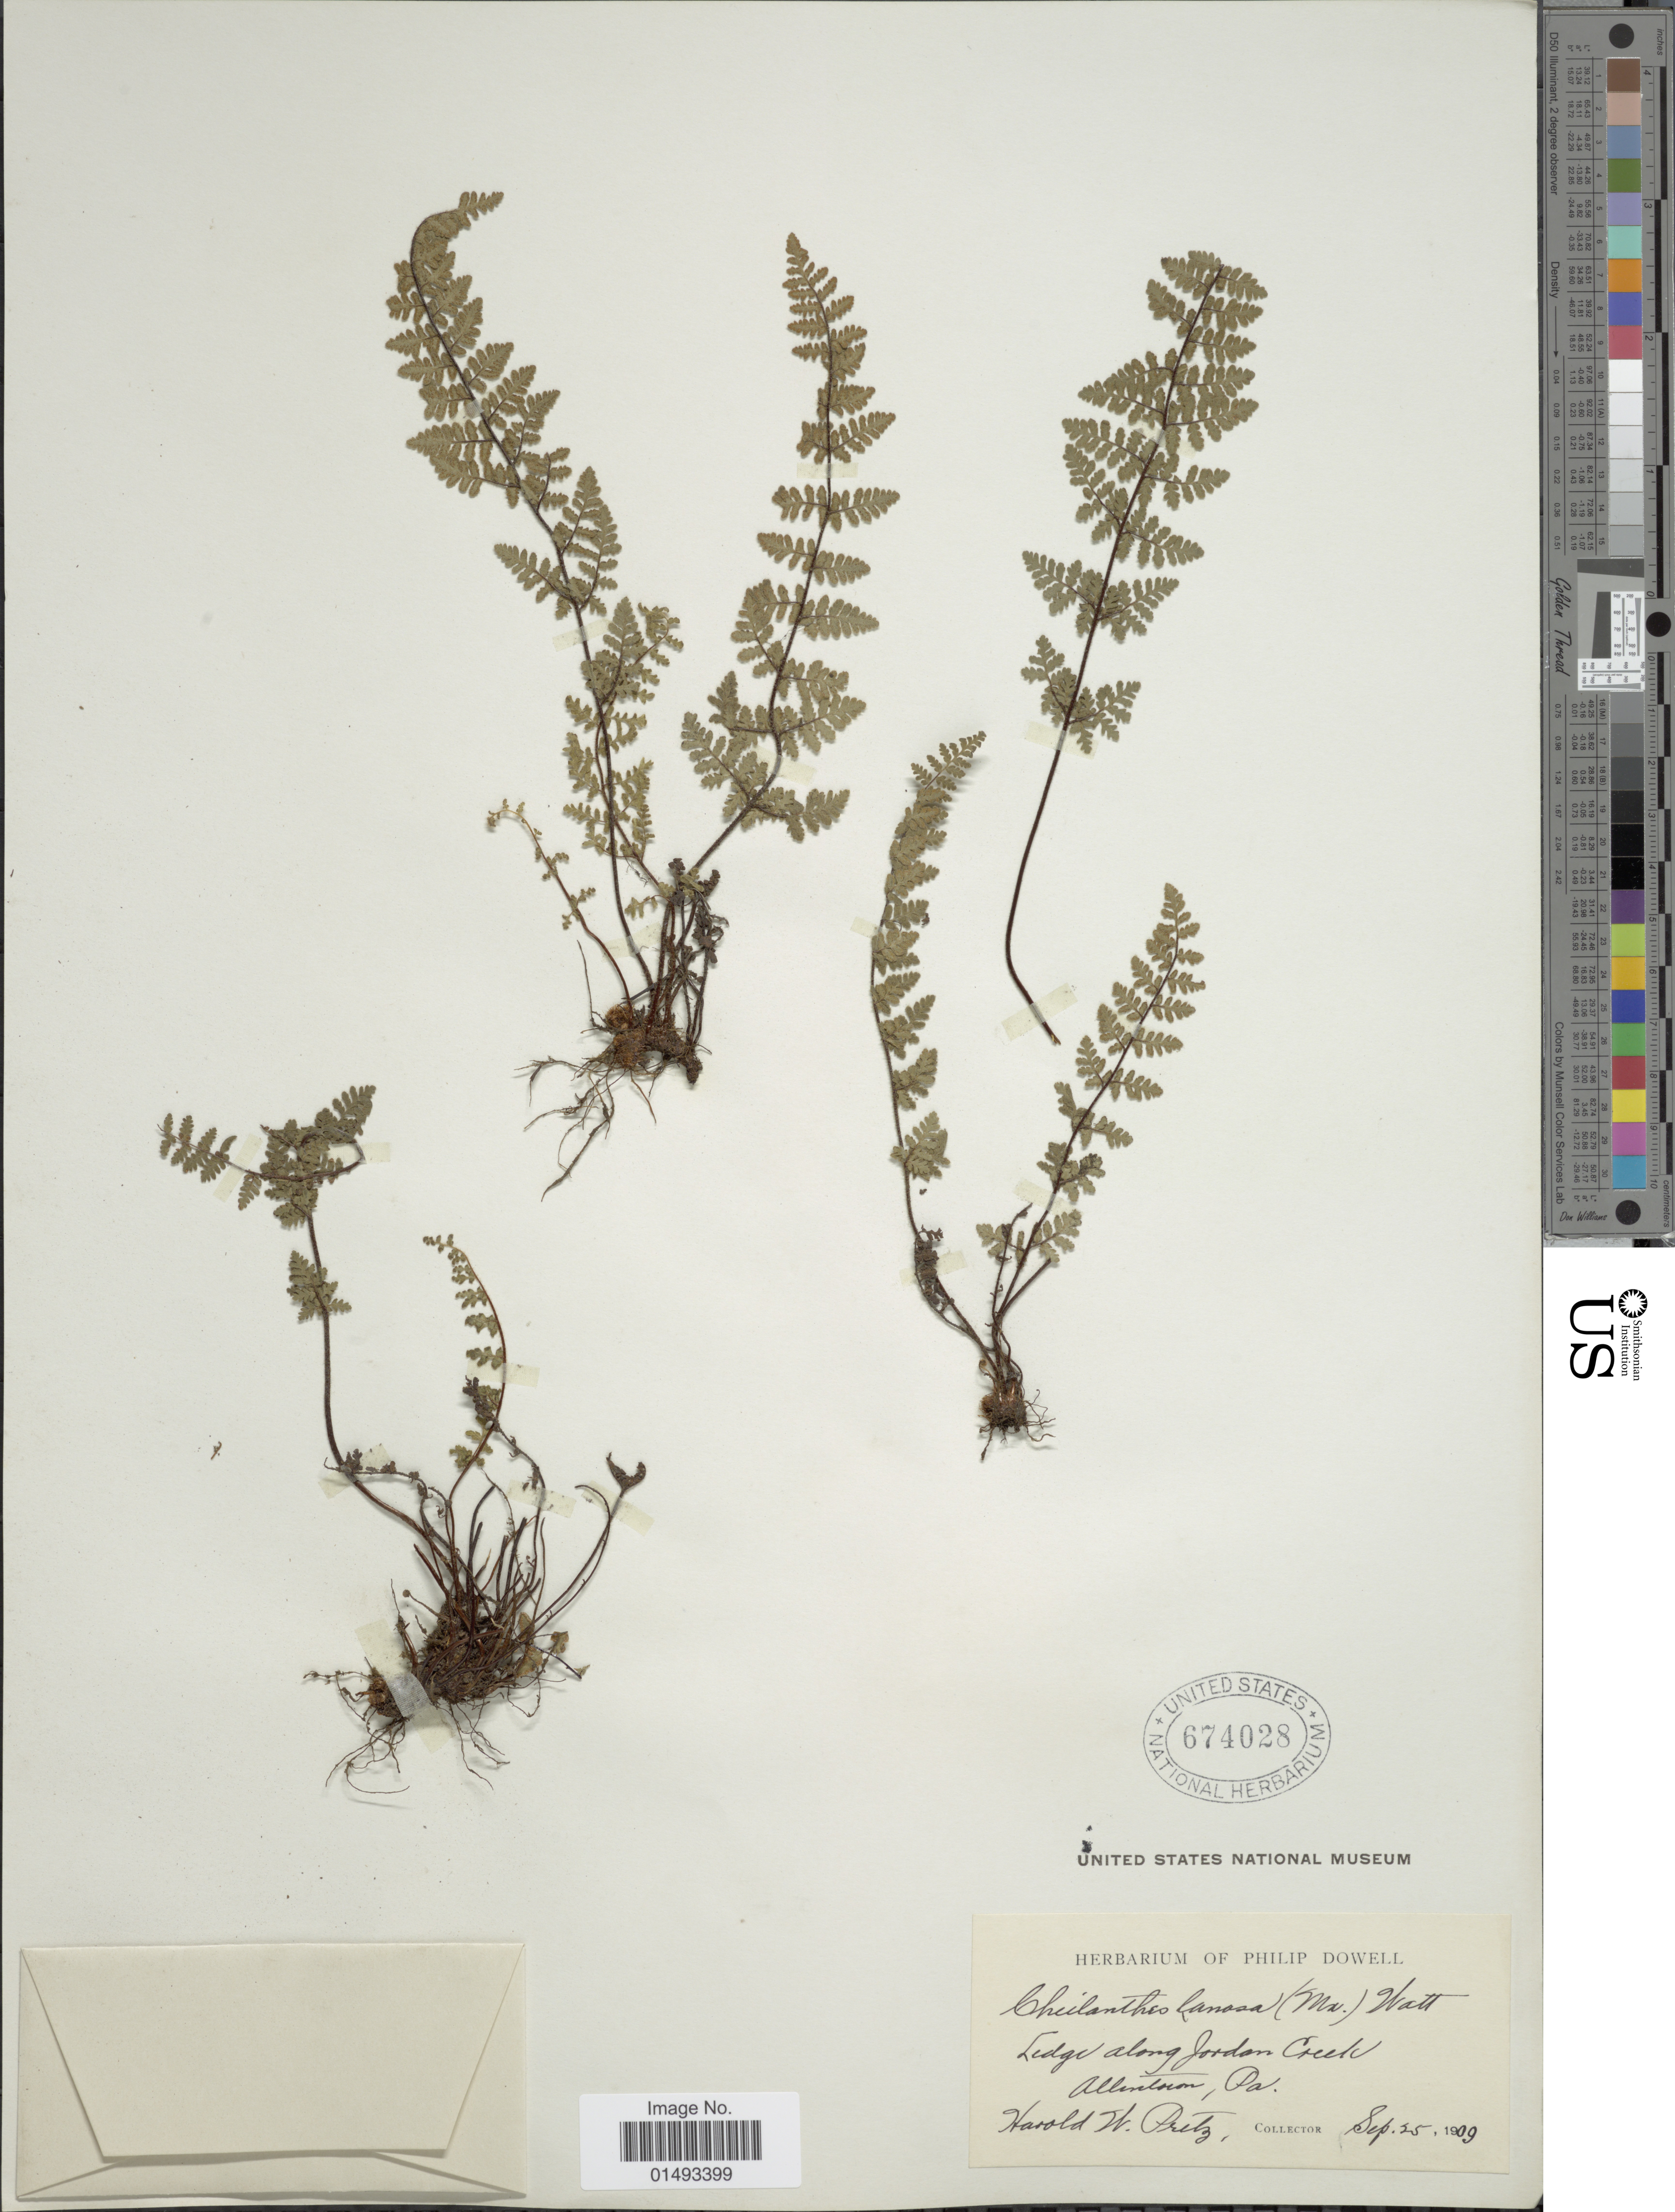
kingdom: Plantae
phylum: Tracheophyta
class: Polypodiopsida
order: Polypodiales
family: Pteridaceae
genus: Myriopteris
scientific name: Myriopteris lanosa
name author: (Michx.) Grusz & Windham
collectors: H. W. Pretz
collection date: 1909-09-25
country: United States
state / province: Pennsylvania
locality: Ledge along Jordan Creek Allentown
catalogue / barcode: US 674028